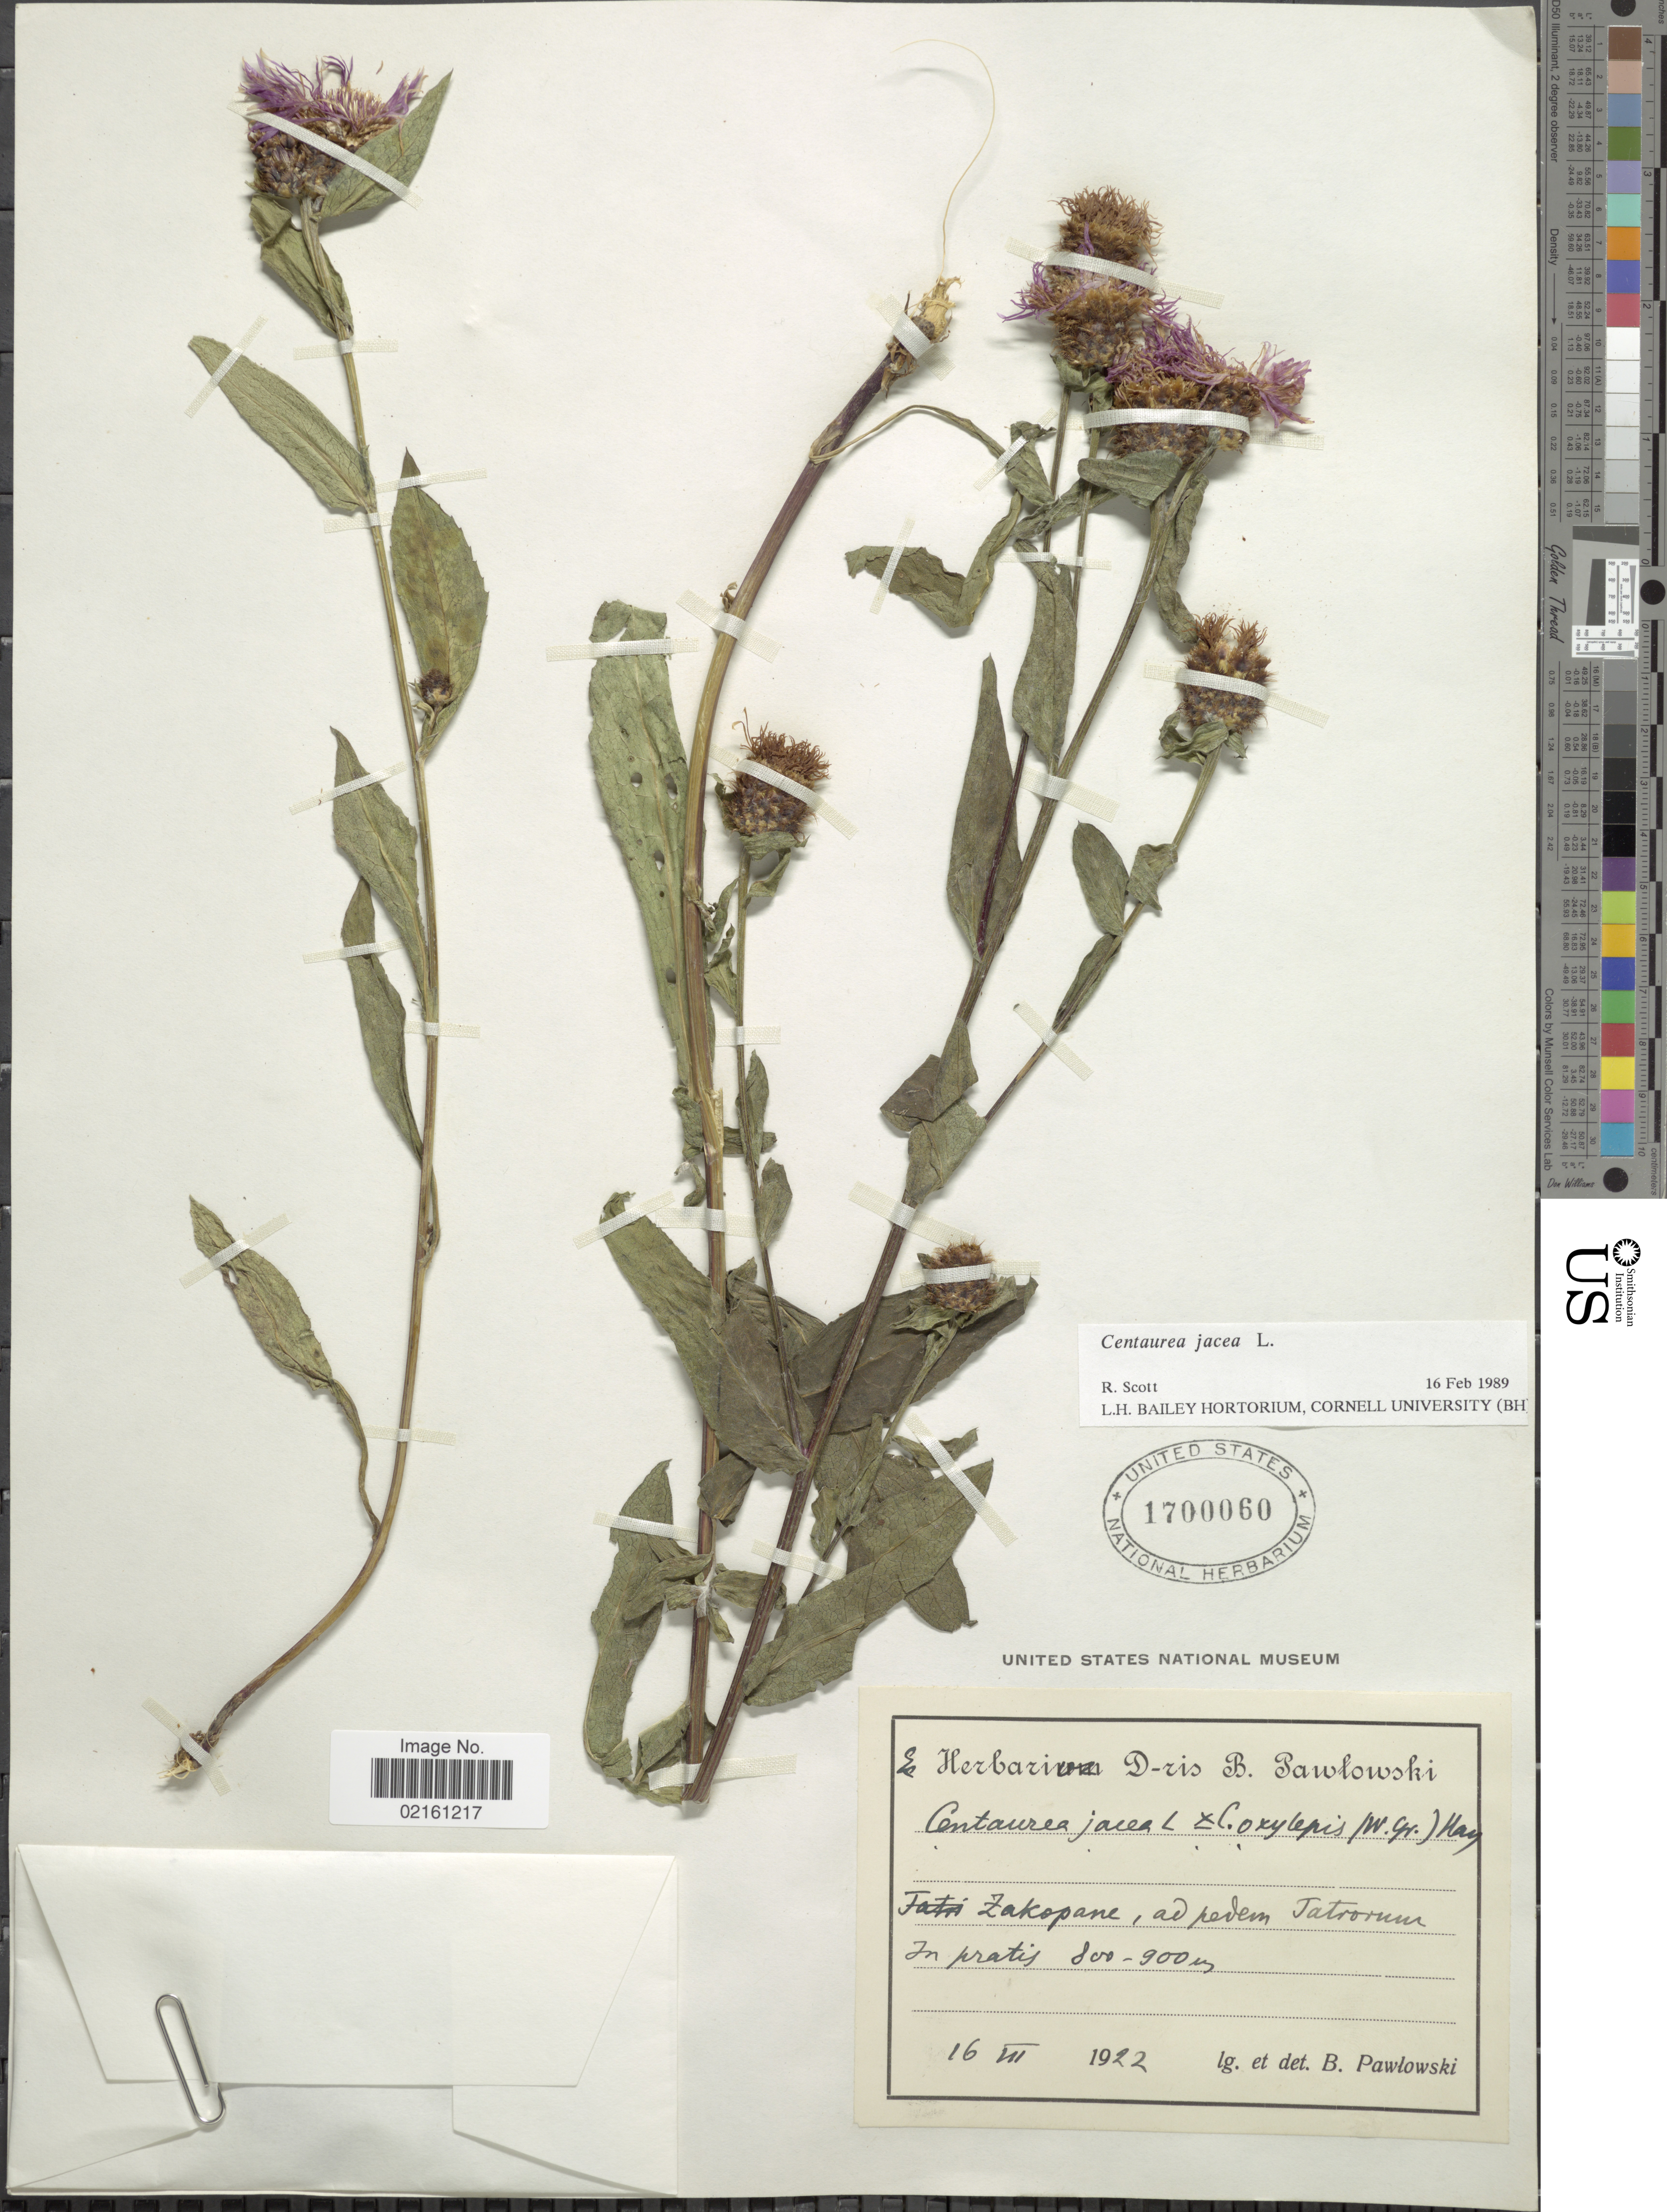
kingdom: Plantae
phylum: Tracheophyta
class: Magnoliopsida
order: Asterales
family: Asteraceae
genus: Centaurea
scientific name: Centaurea jacea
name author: L.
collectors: B. Pawlowski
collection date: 1922-07-16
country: Poland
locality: Zakopane, ad pedem Tatrorum [interpreted]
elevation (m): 800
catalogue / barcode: US 1700060